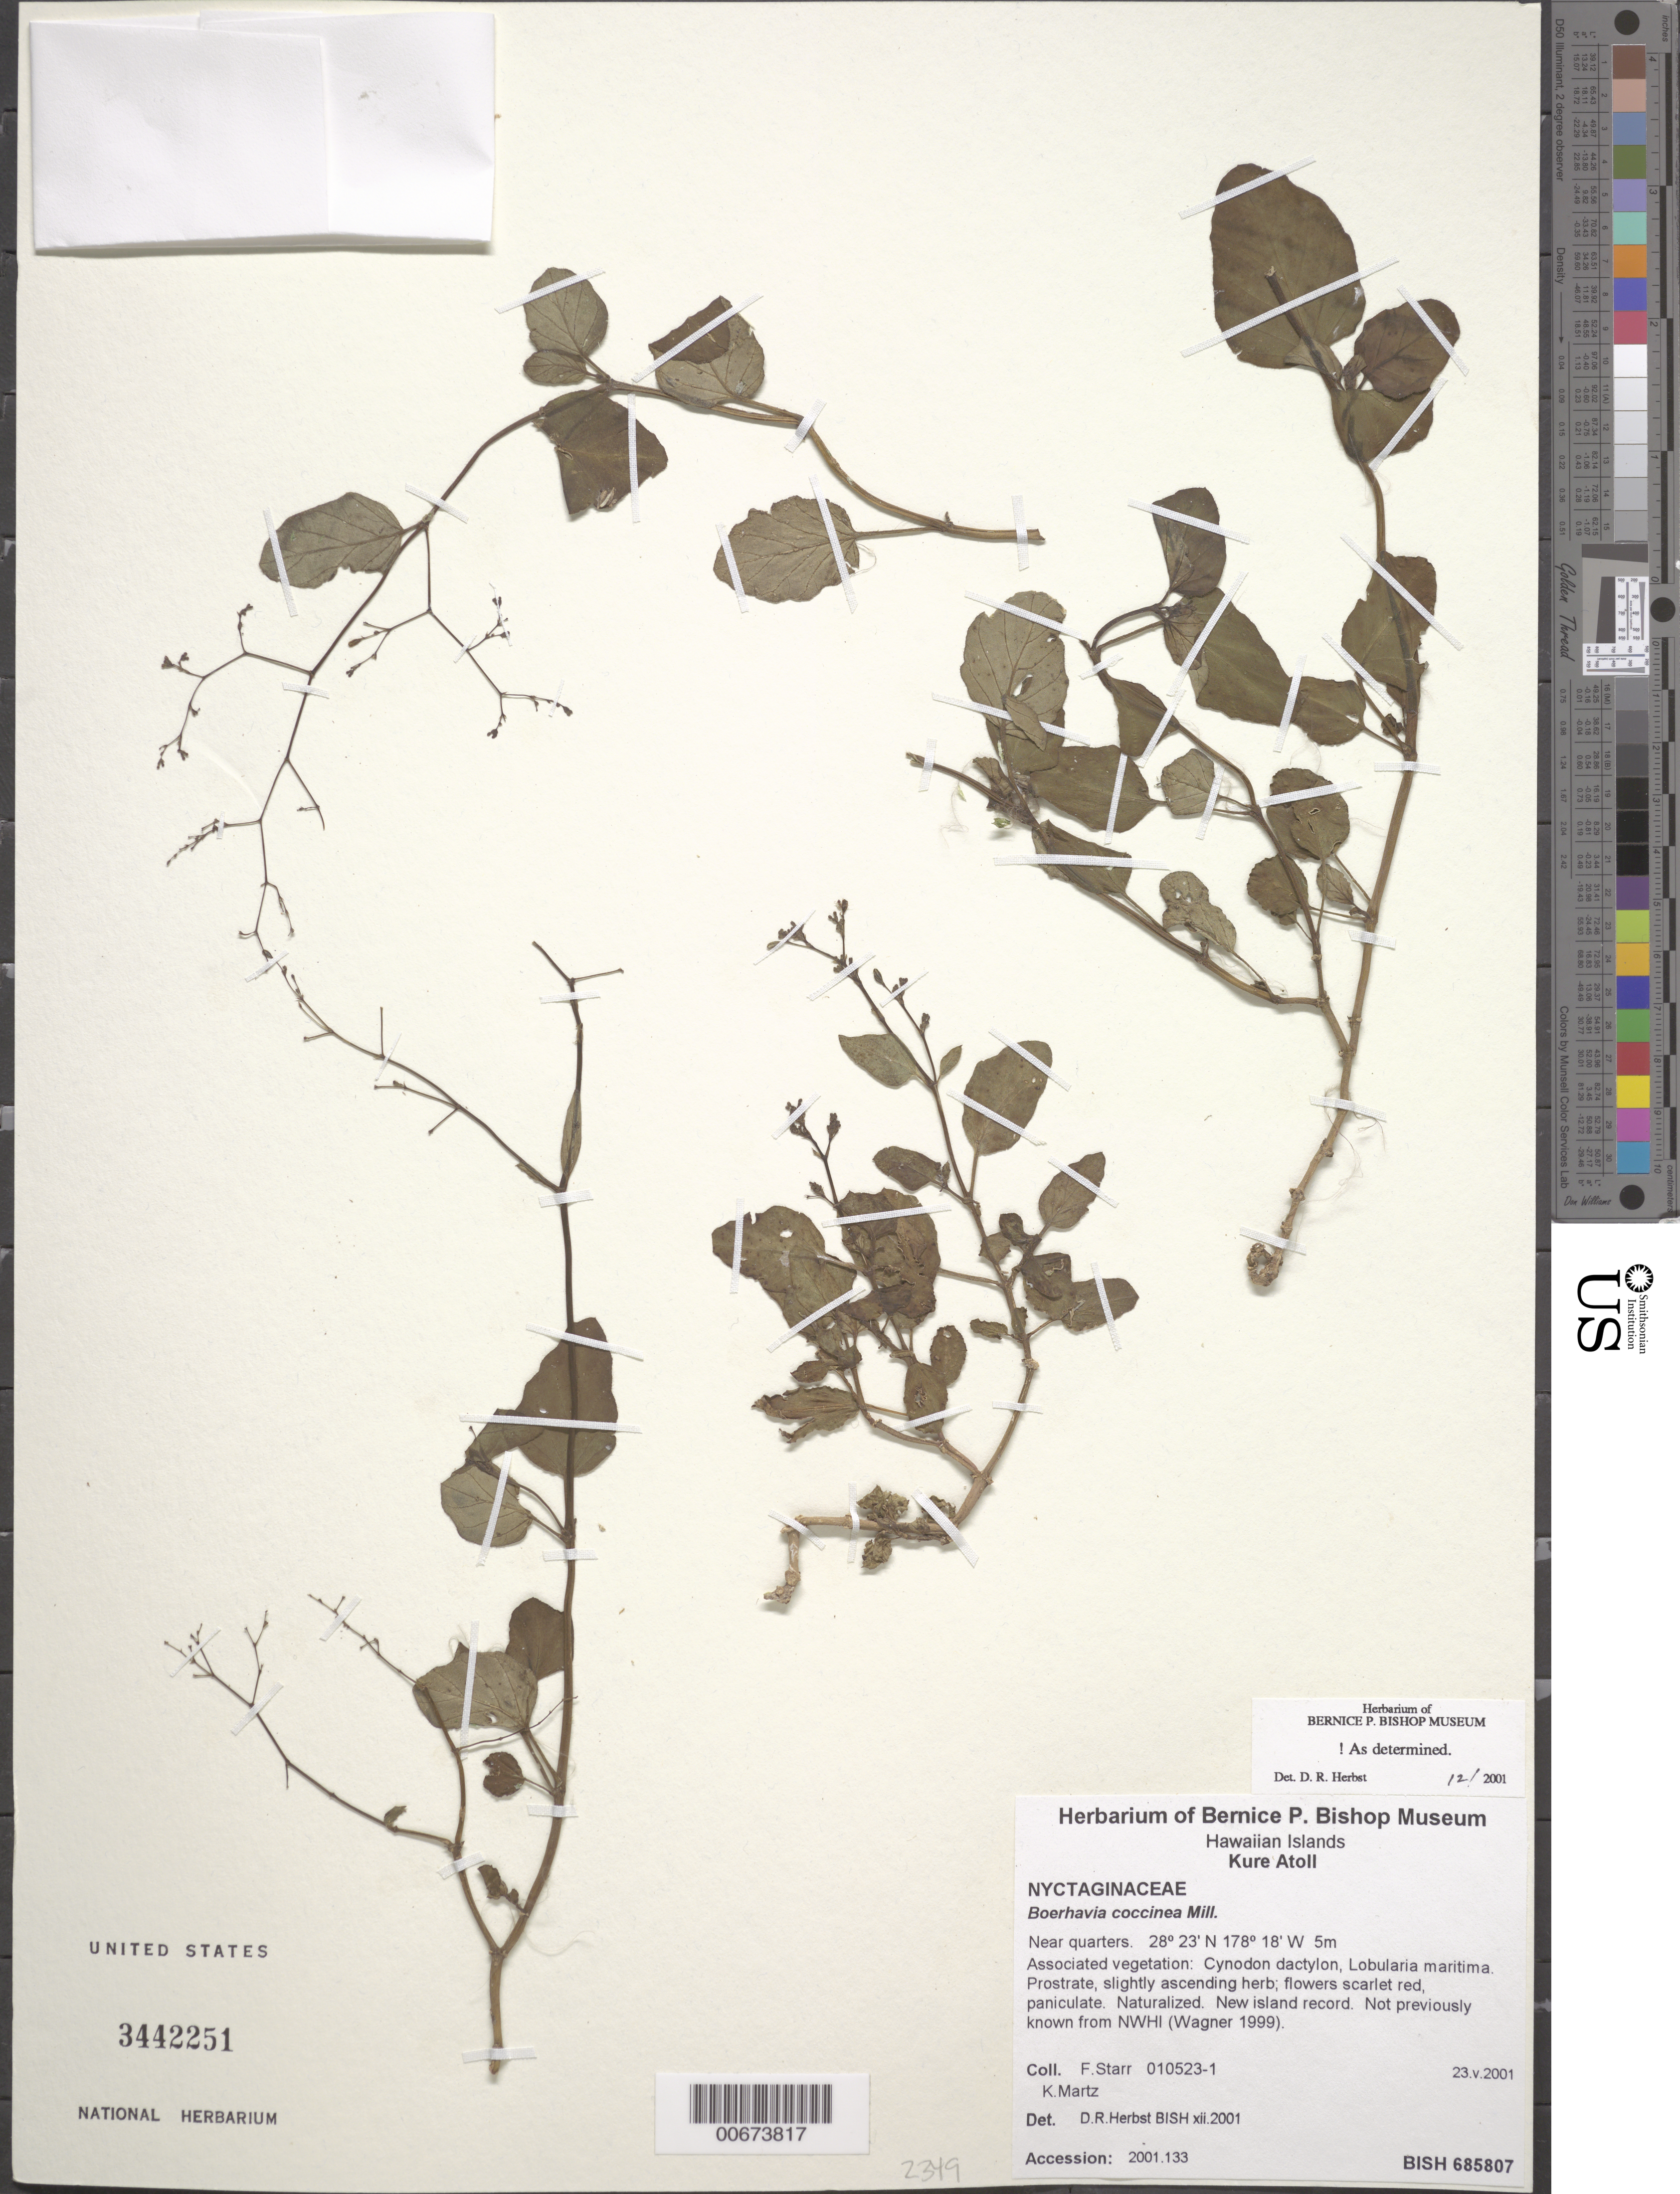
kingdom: Plantae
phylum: Tracheophyta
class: Magnoliopsida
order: Caryophyllales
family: Nyctaginaceae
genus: Boerhavia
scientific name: Boerhavia coccinea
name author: Mill.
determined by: Herbst, D. R.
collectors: F. Starr & K. Martz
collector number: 010523-1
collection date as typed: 23 May 2001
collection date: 2001-05-23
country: United States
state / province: Hawaii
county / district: Honolulu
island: Kure Atoll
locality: Near quarters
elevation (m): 5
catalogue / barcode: US 3442251